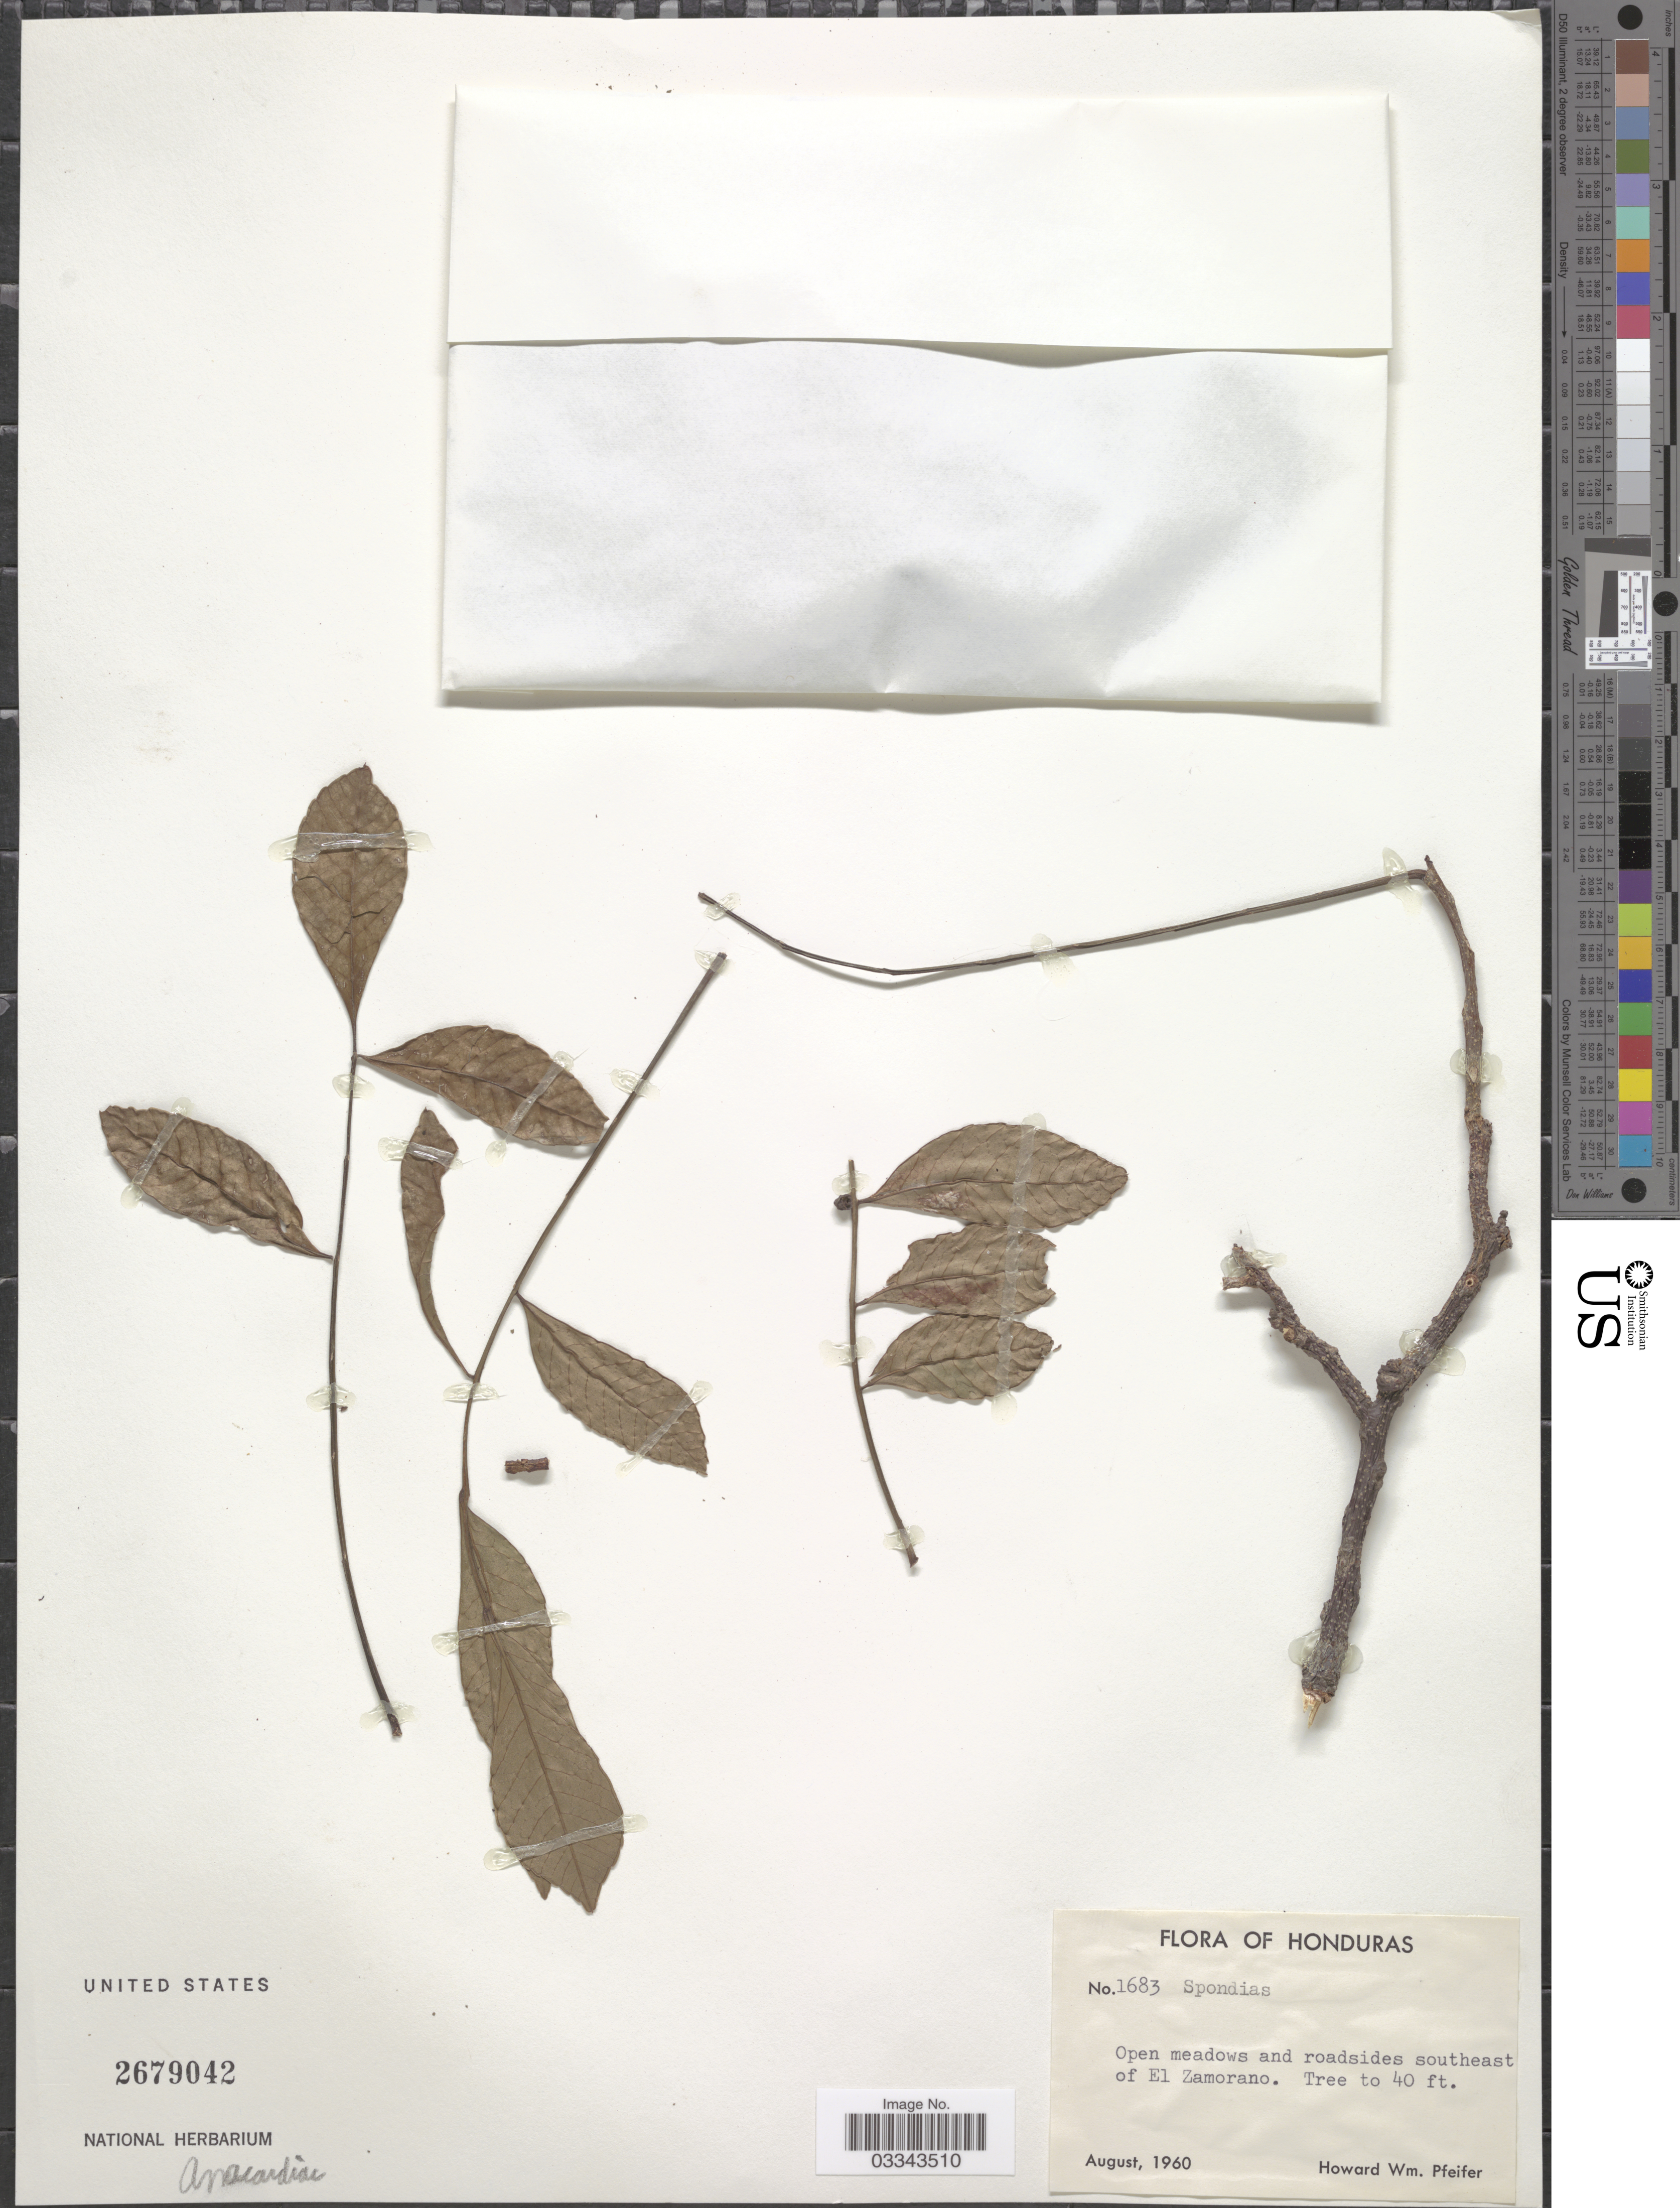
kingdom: Plantae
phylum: Tracheophyta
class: Magnoliopsida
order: Sapindales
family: Anacardiaceae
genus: Spondias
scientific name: Spondias purpurea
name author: L.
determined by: Mitchell, John D.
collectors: H. W. Pfeifer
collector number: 1683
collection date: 1960-08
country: Honduras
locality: Open meadows and roadsides southeast of El Zamorano.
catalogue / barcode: US 2679042